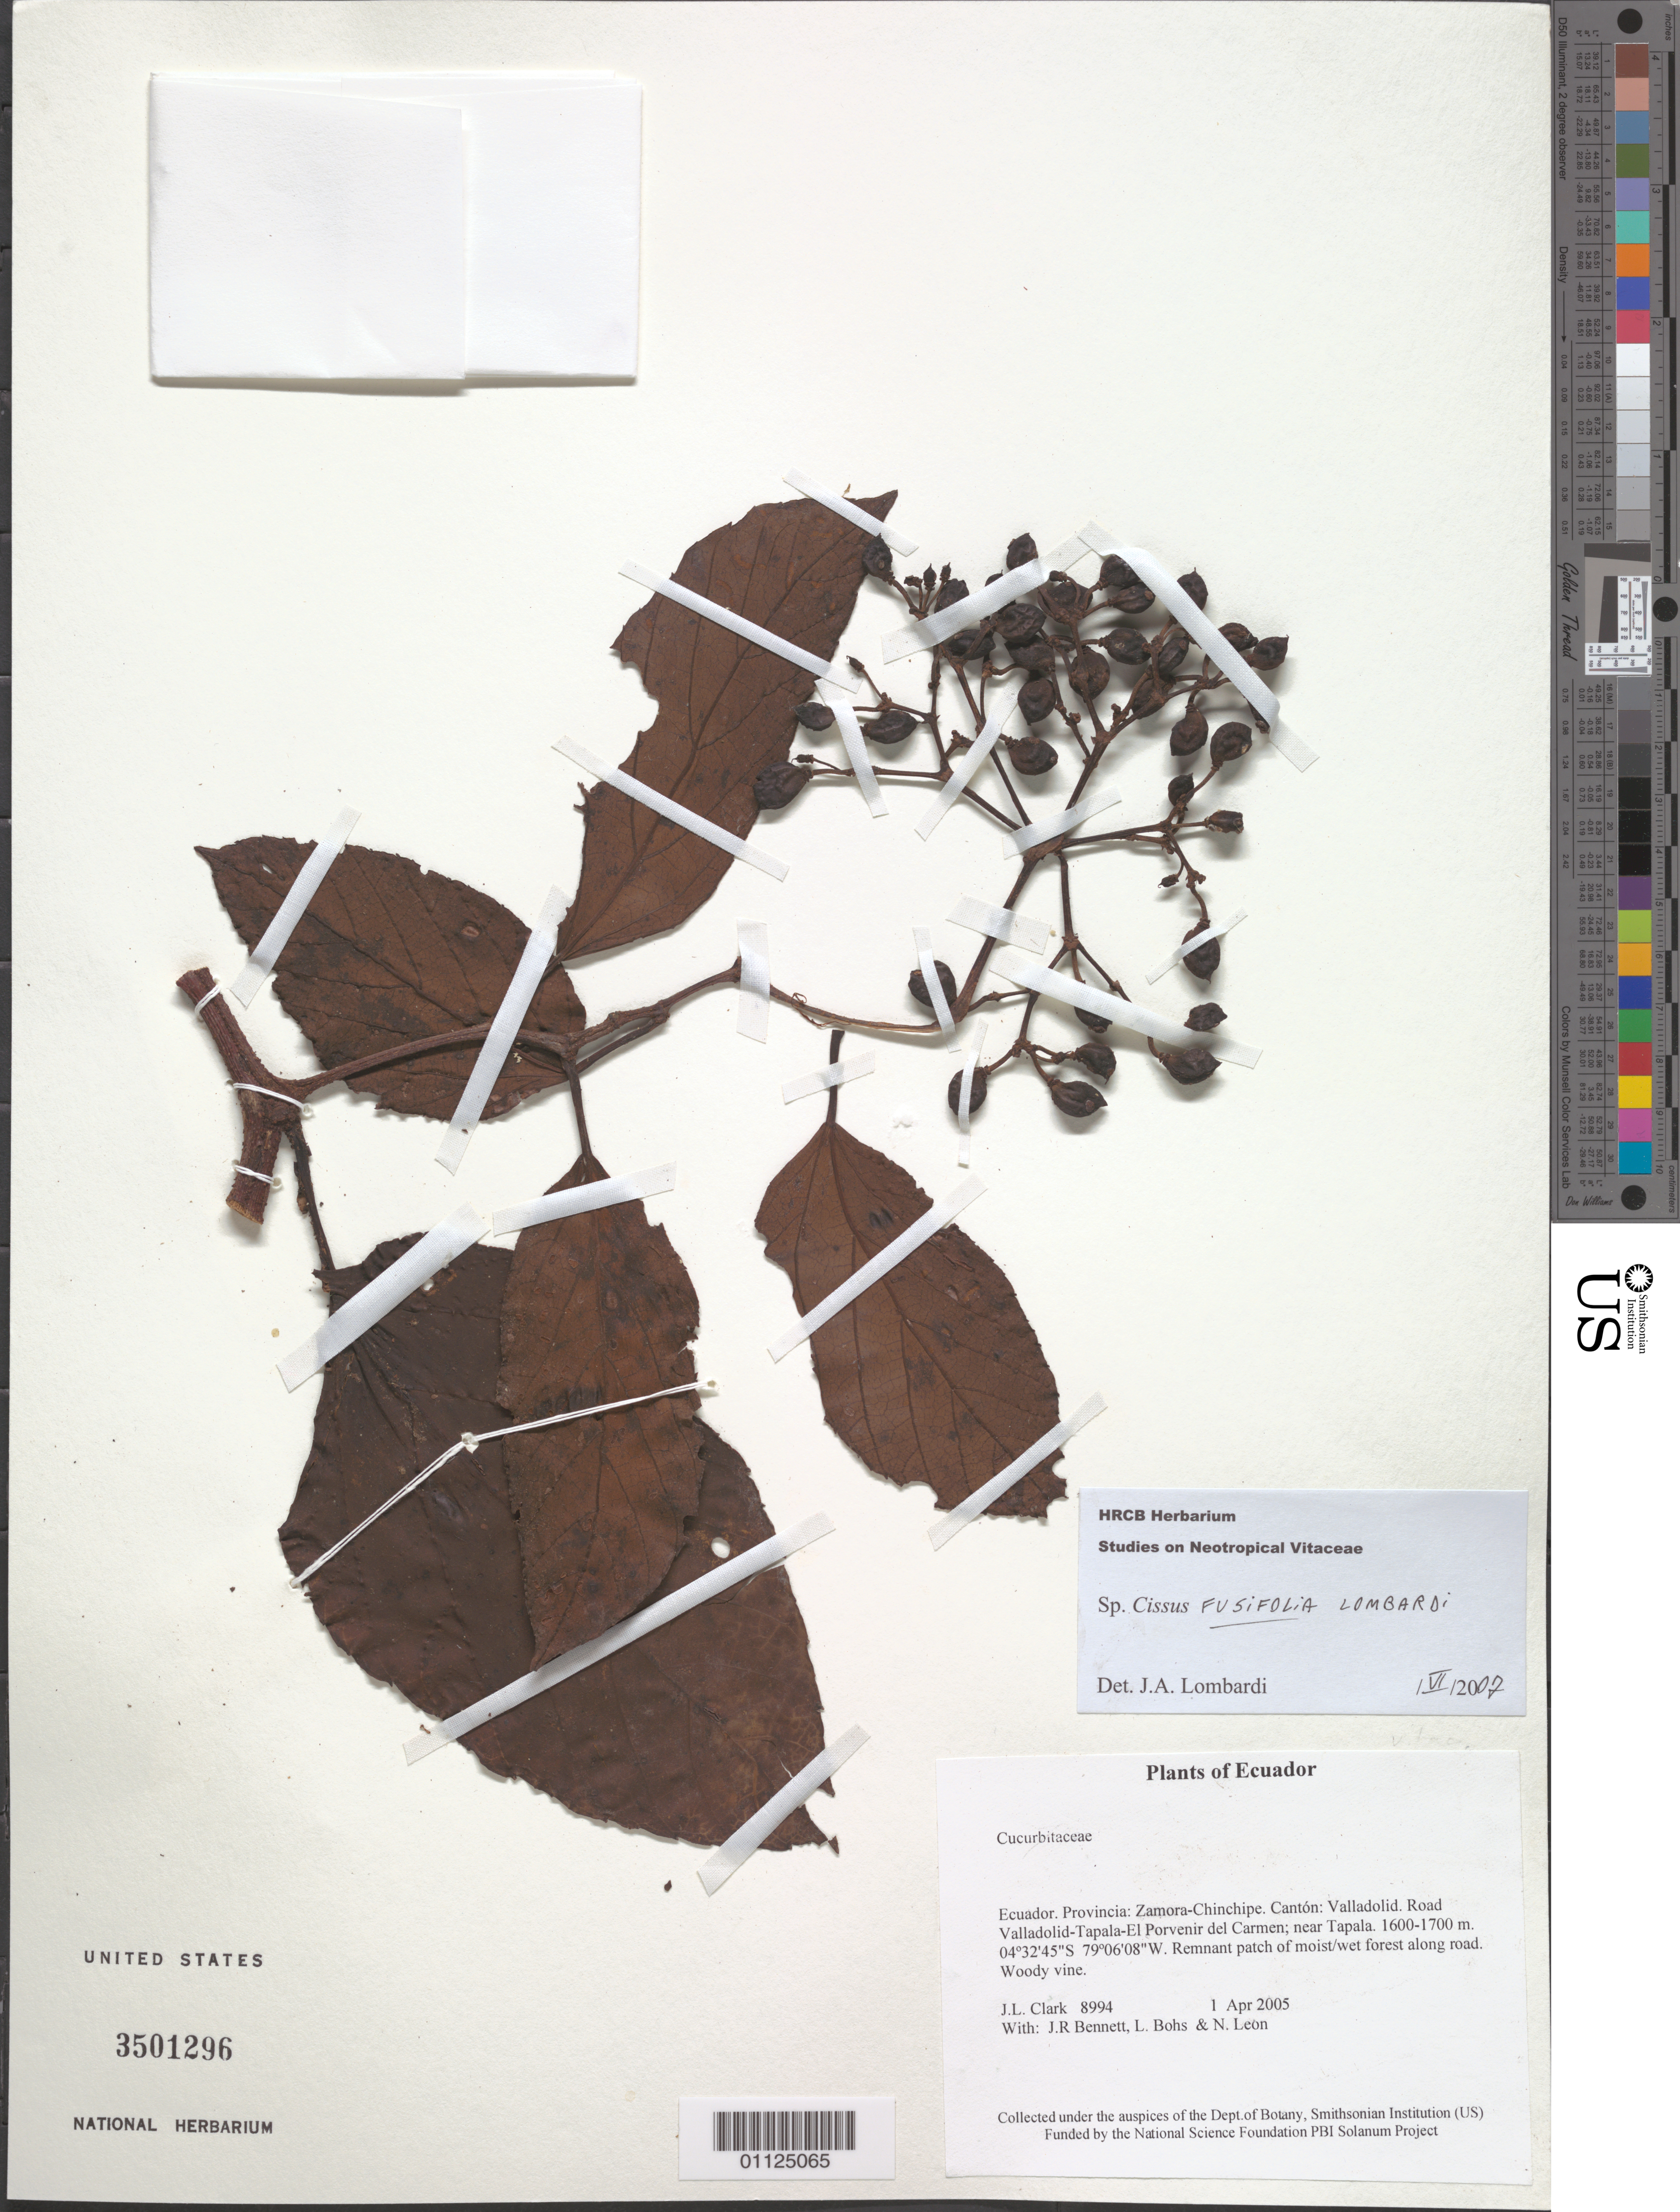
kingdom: Plantae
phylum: Tracheophyta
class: Magnoliopsida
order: Vitales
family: Vitaceae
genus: Cissus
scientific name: Cissus fusifolia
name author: Lombardi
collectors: J. L. Clark, J. R. Bennett, L. A. Bohs & N. Leon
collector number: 8994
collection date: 2005-04-01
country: Ecuador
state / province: Zamora-Chinchipe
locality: Canton: Valladolid. Road Valladolid-Tapala-El Porvenir; near Tapala.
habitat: Woody vine. Remnant patch of moist/wet forest along road.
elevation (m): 1600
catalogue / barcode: US 3501296